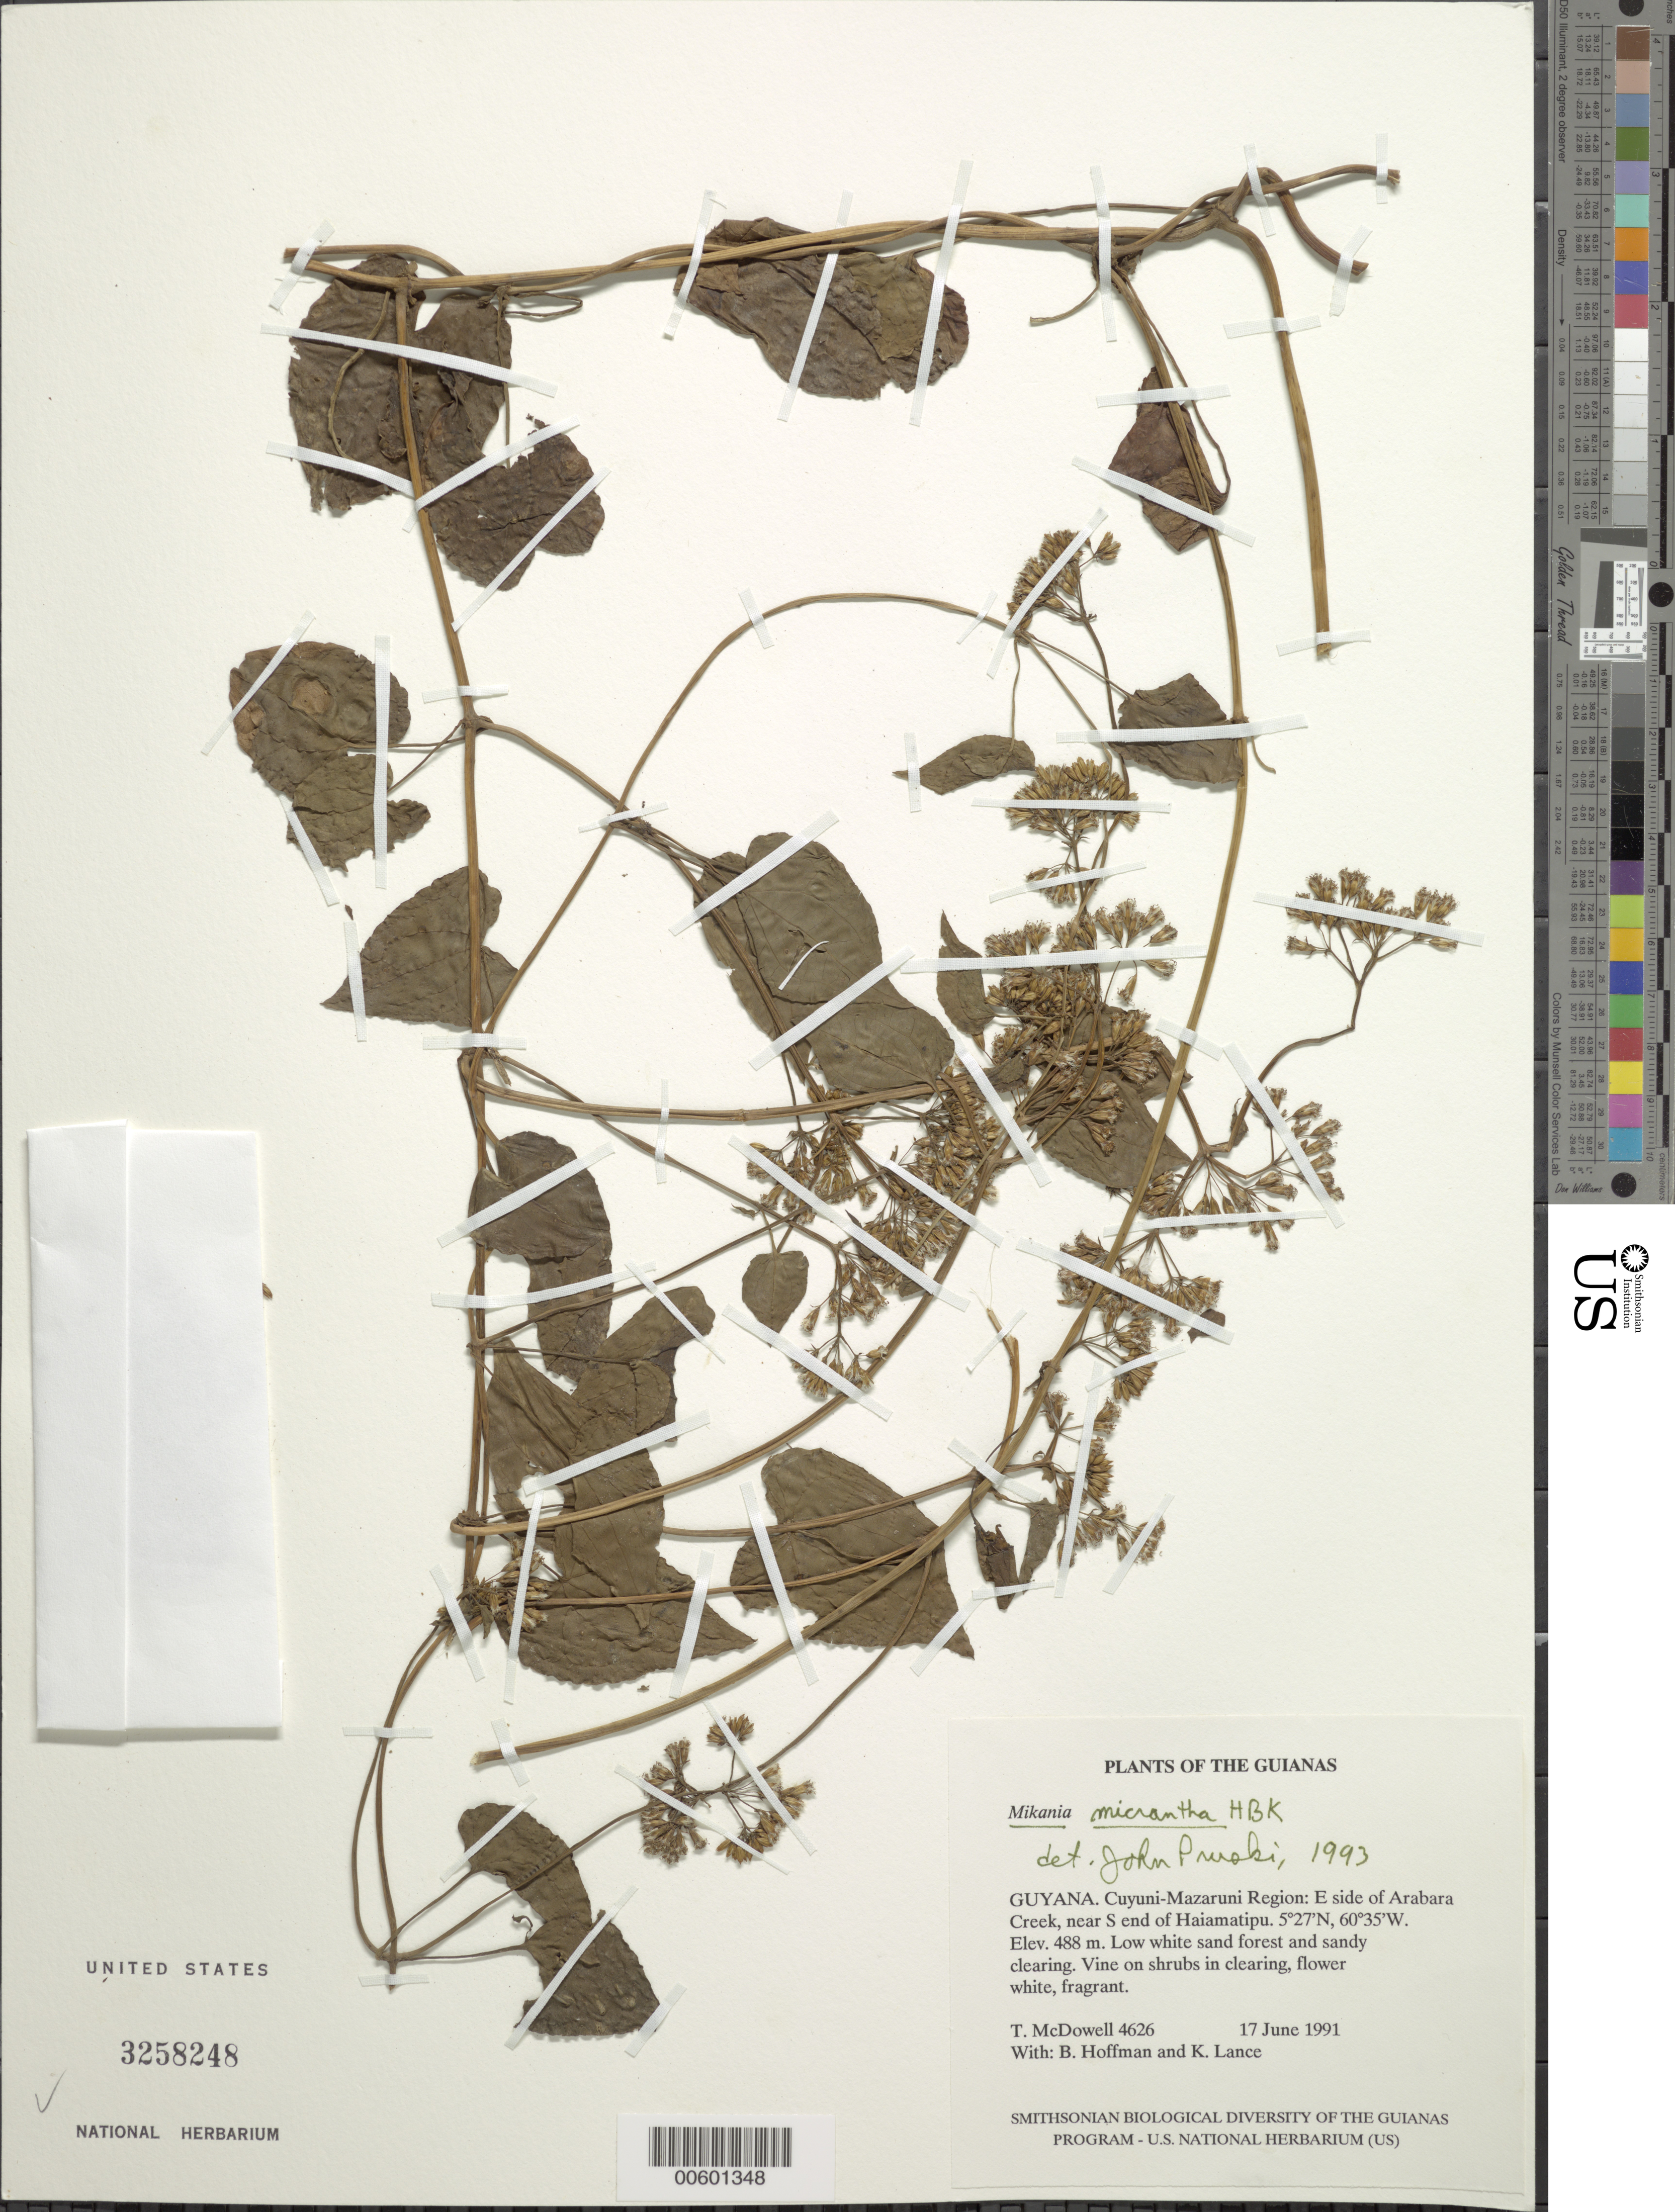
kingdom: Plantae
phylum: Tracheophyta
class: Magnoliopsida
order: Asterales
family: Asteraceae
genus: Mikania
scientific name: Mikania micrantha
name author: Kunth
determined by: Pruski, J. F.; Funk, V. A.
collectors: T. McDowell, B. Hoffman & K. Lance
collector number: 4626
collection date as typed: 17 June 1991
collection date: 1991-06-17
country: Guyana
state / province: Cuyuni-Mazaruni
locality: E side of Arabaru Creek, near S end of Haiamatipu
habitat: Low white sand forest and sandy clearing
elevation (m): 488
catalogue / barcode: US 3258248